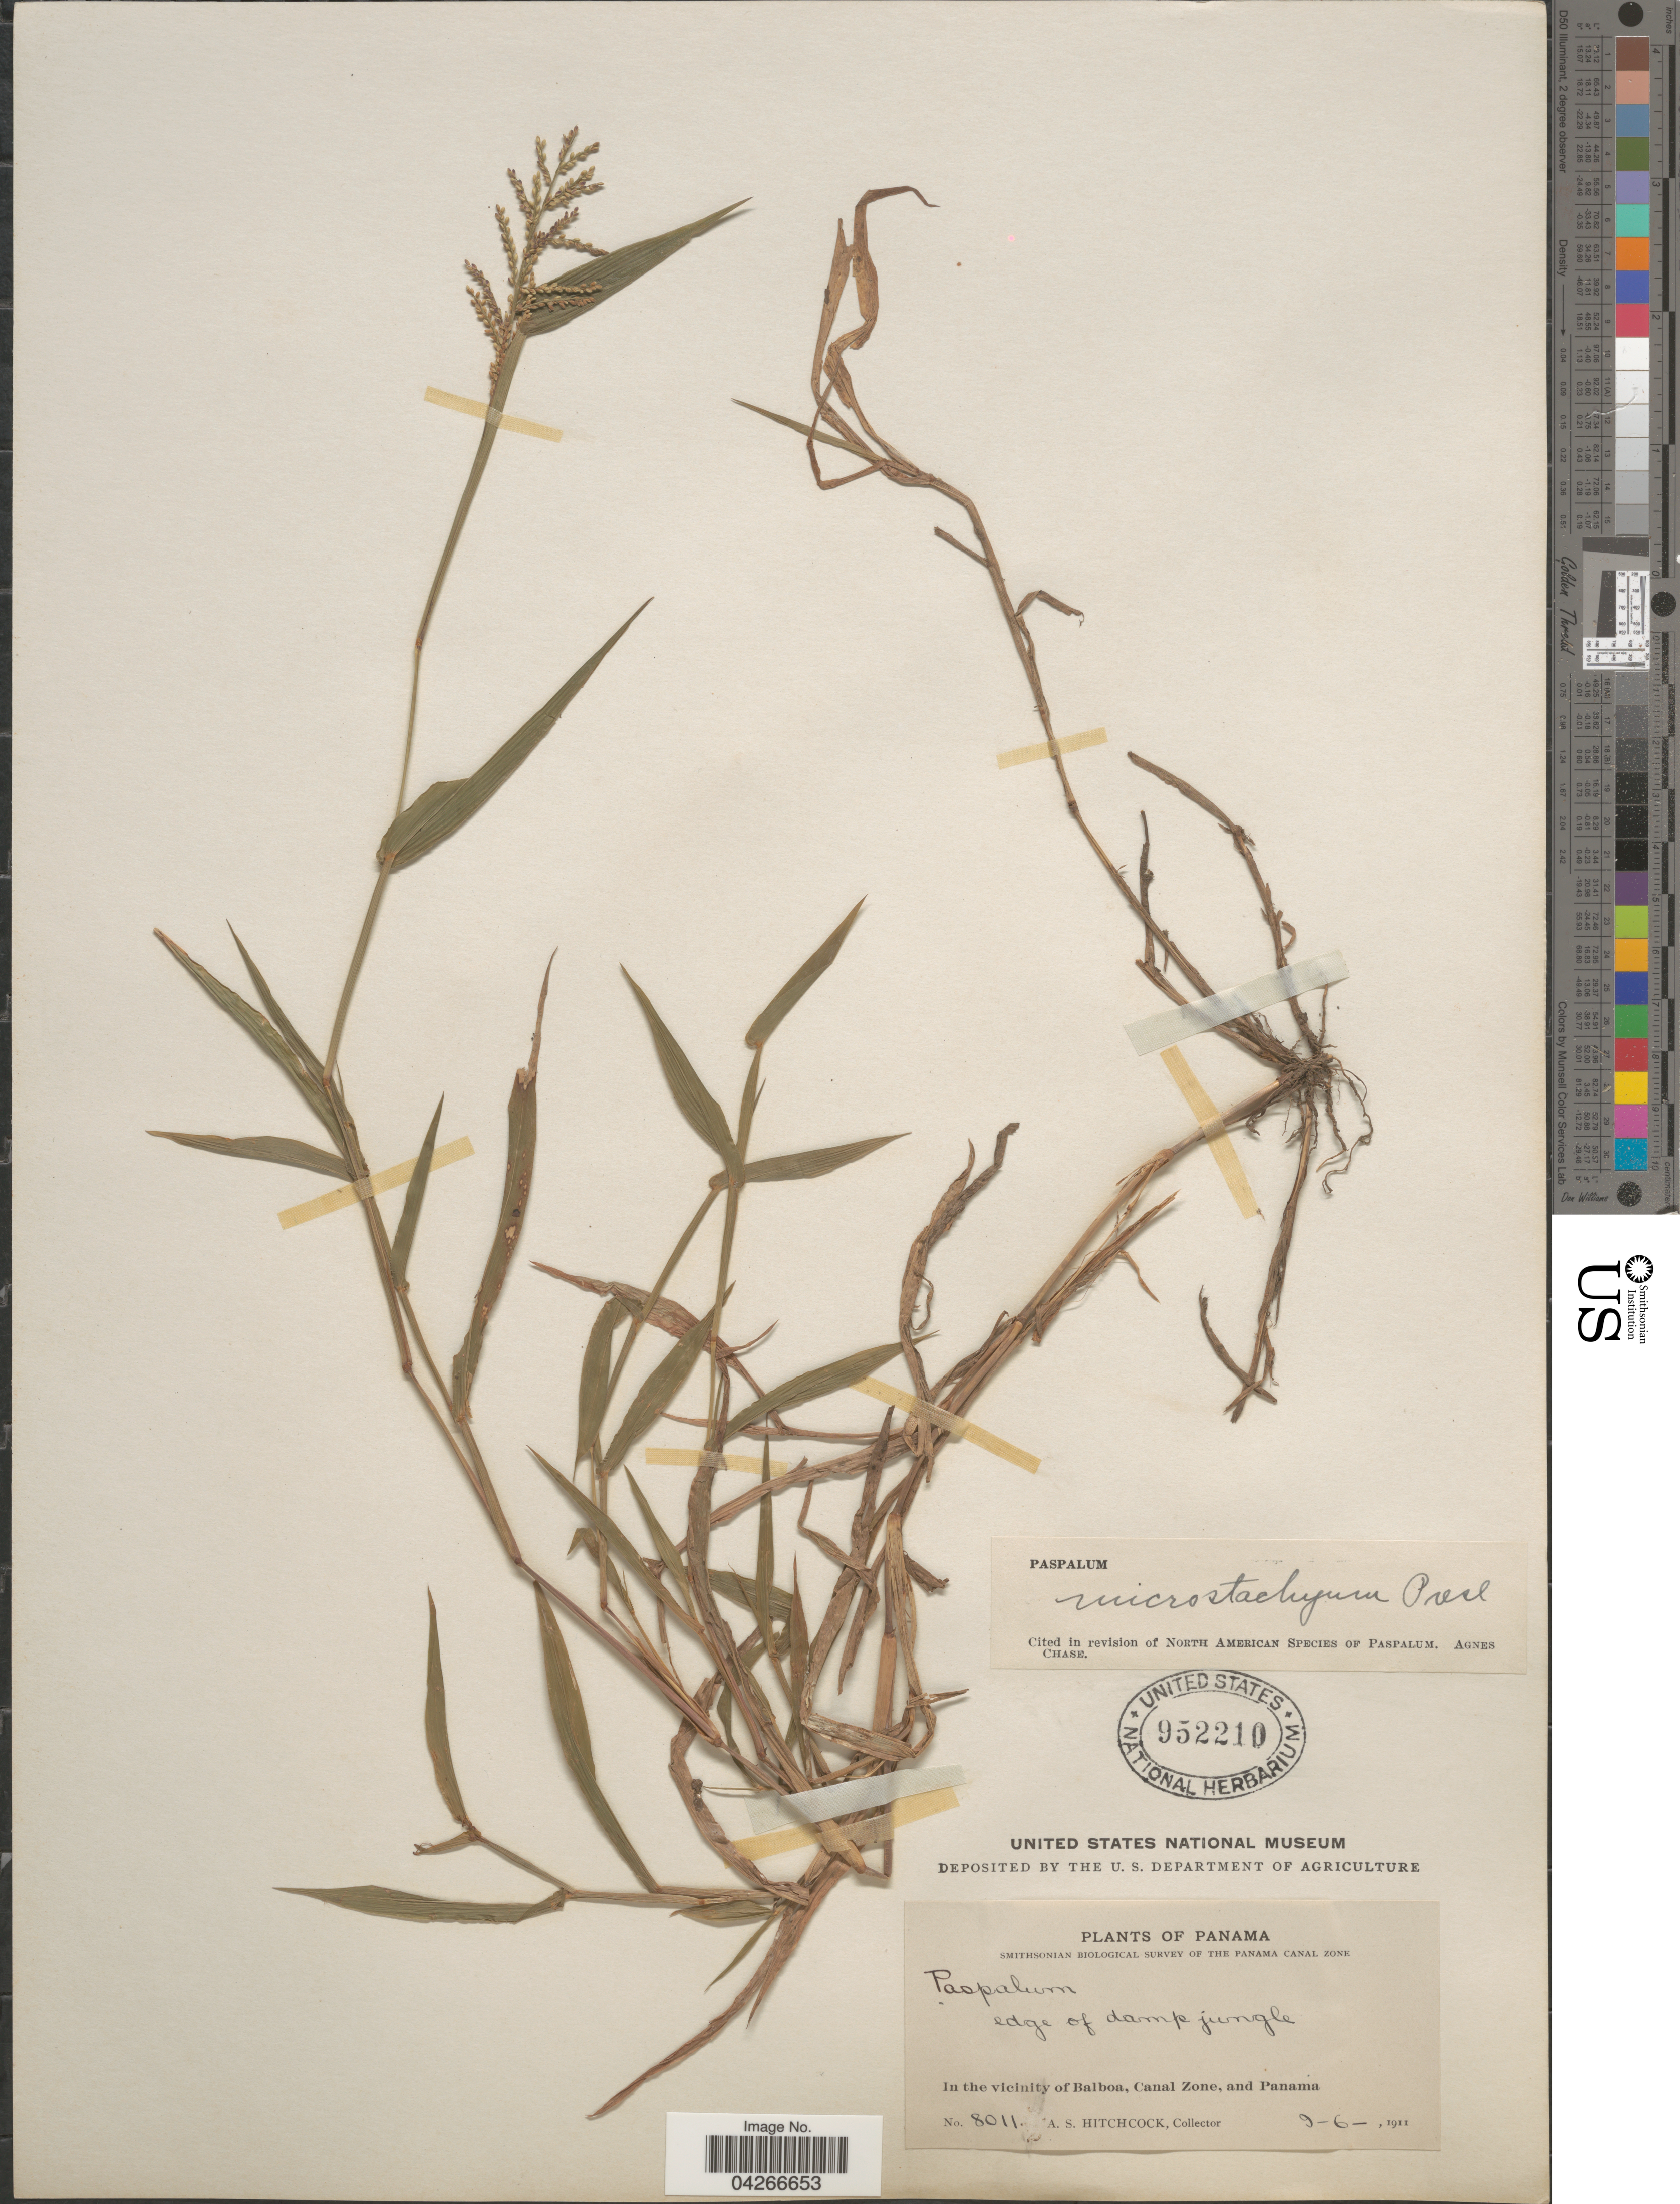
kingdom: Plantae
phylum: Tracheophyta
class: Liliopsida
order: Poales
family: Poaceae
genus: Paspalum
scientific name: Paspalum microstachyum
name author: J. Presl in C. Presl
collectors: A. S. Hitchcock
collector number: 8011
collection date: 1911-06-09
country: Panama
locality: Smithsonian Biological Survey of the Panama Canal Zone. In the vicinity of Balboa, Canal Zone, and Panama.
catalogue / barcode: US 952210